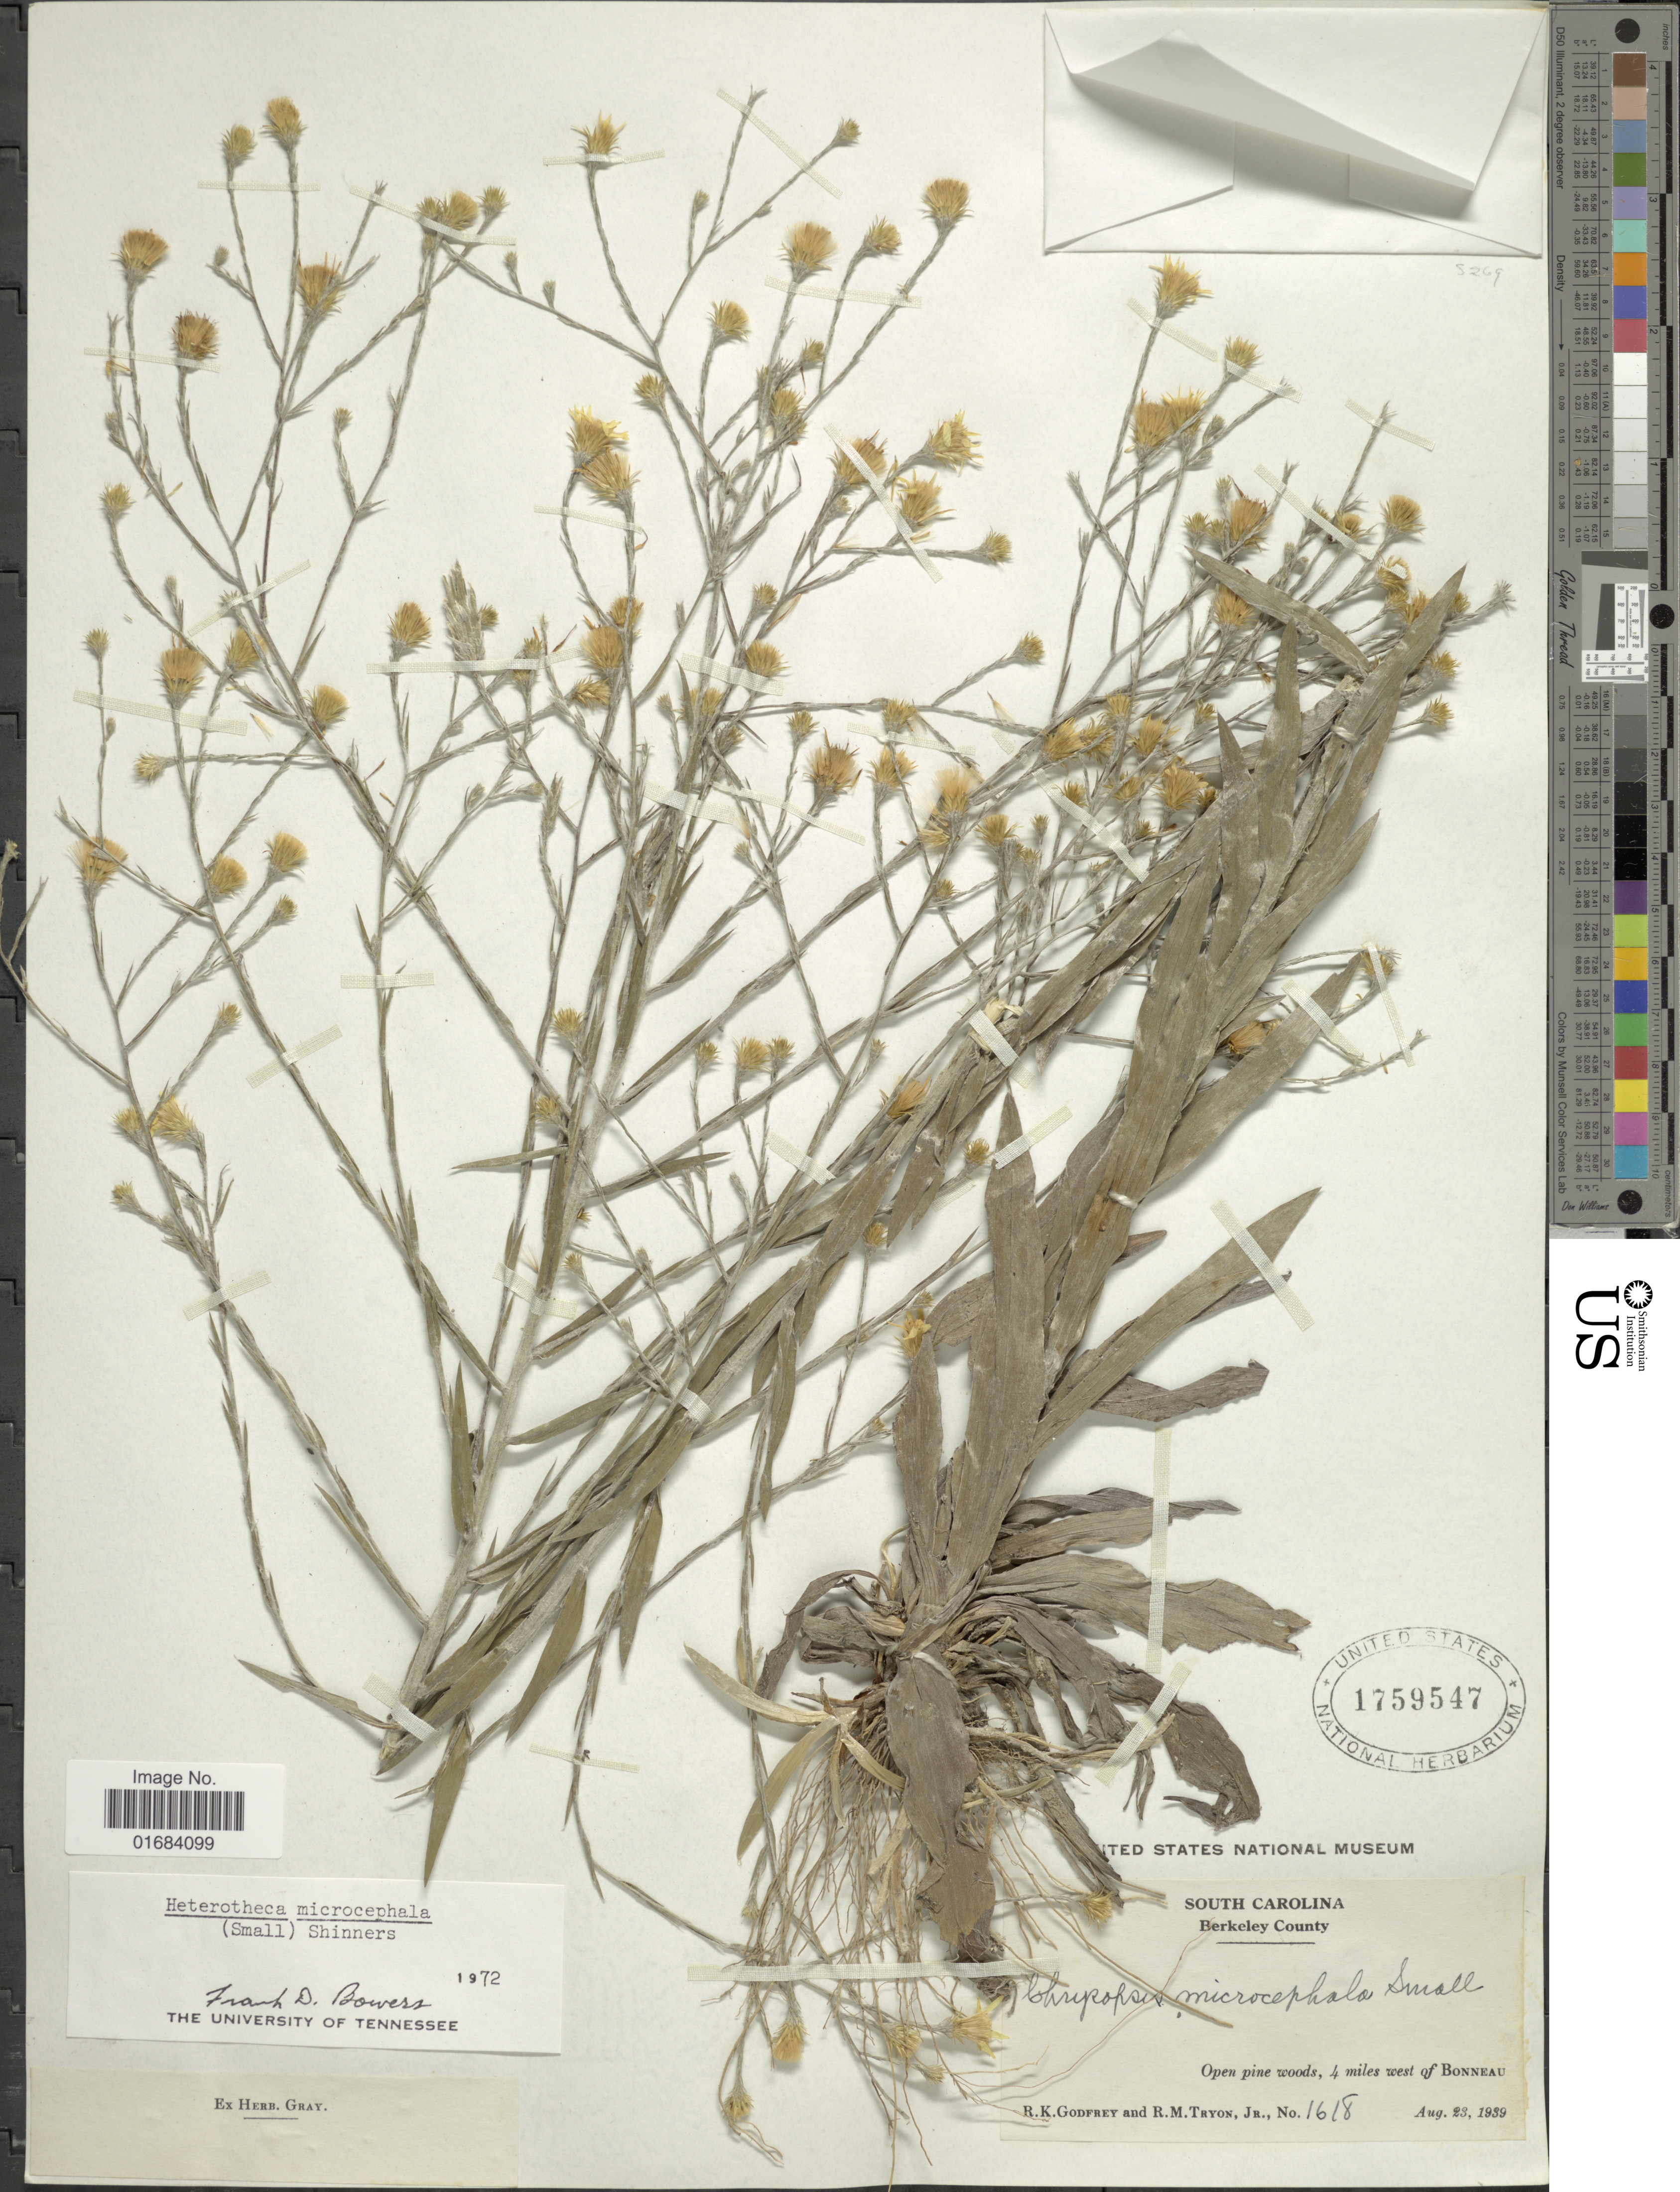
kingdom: Plantae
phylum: Tracheophyta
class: Magnoliopsida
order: Asterales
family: Asteraceae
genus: Pityopsis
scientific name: Pityopsis microcephala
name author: Small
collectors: R. K. Godfrey & R. M. Tryon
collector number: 1618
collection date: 1939-08-23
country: United States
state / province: South Carolina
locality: Berkeley County, Open pine woods, 4 miles west of Bonneau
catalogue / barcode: US 1759547